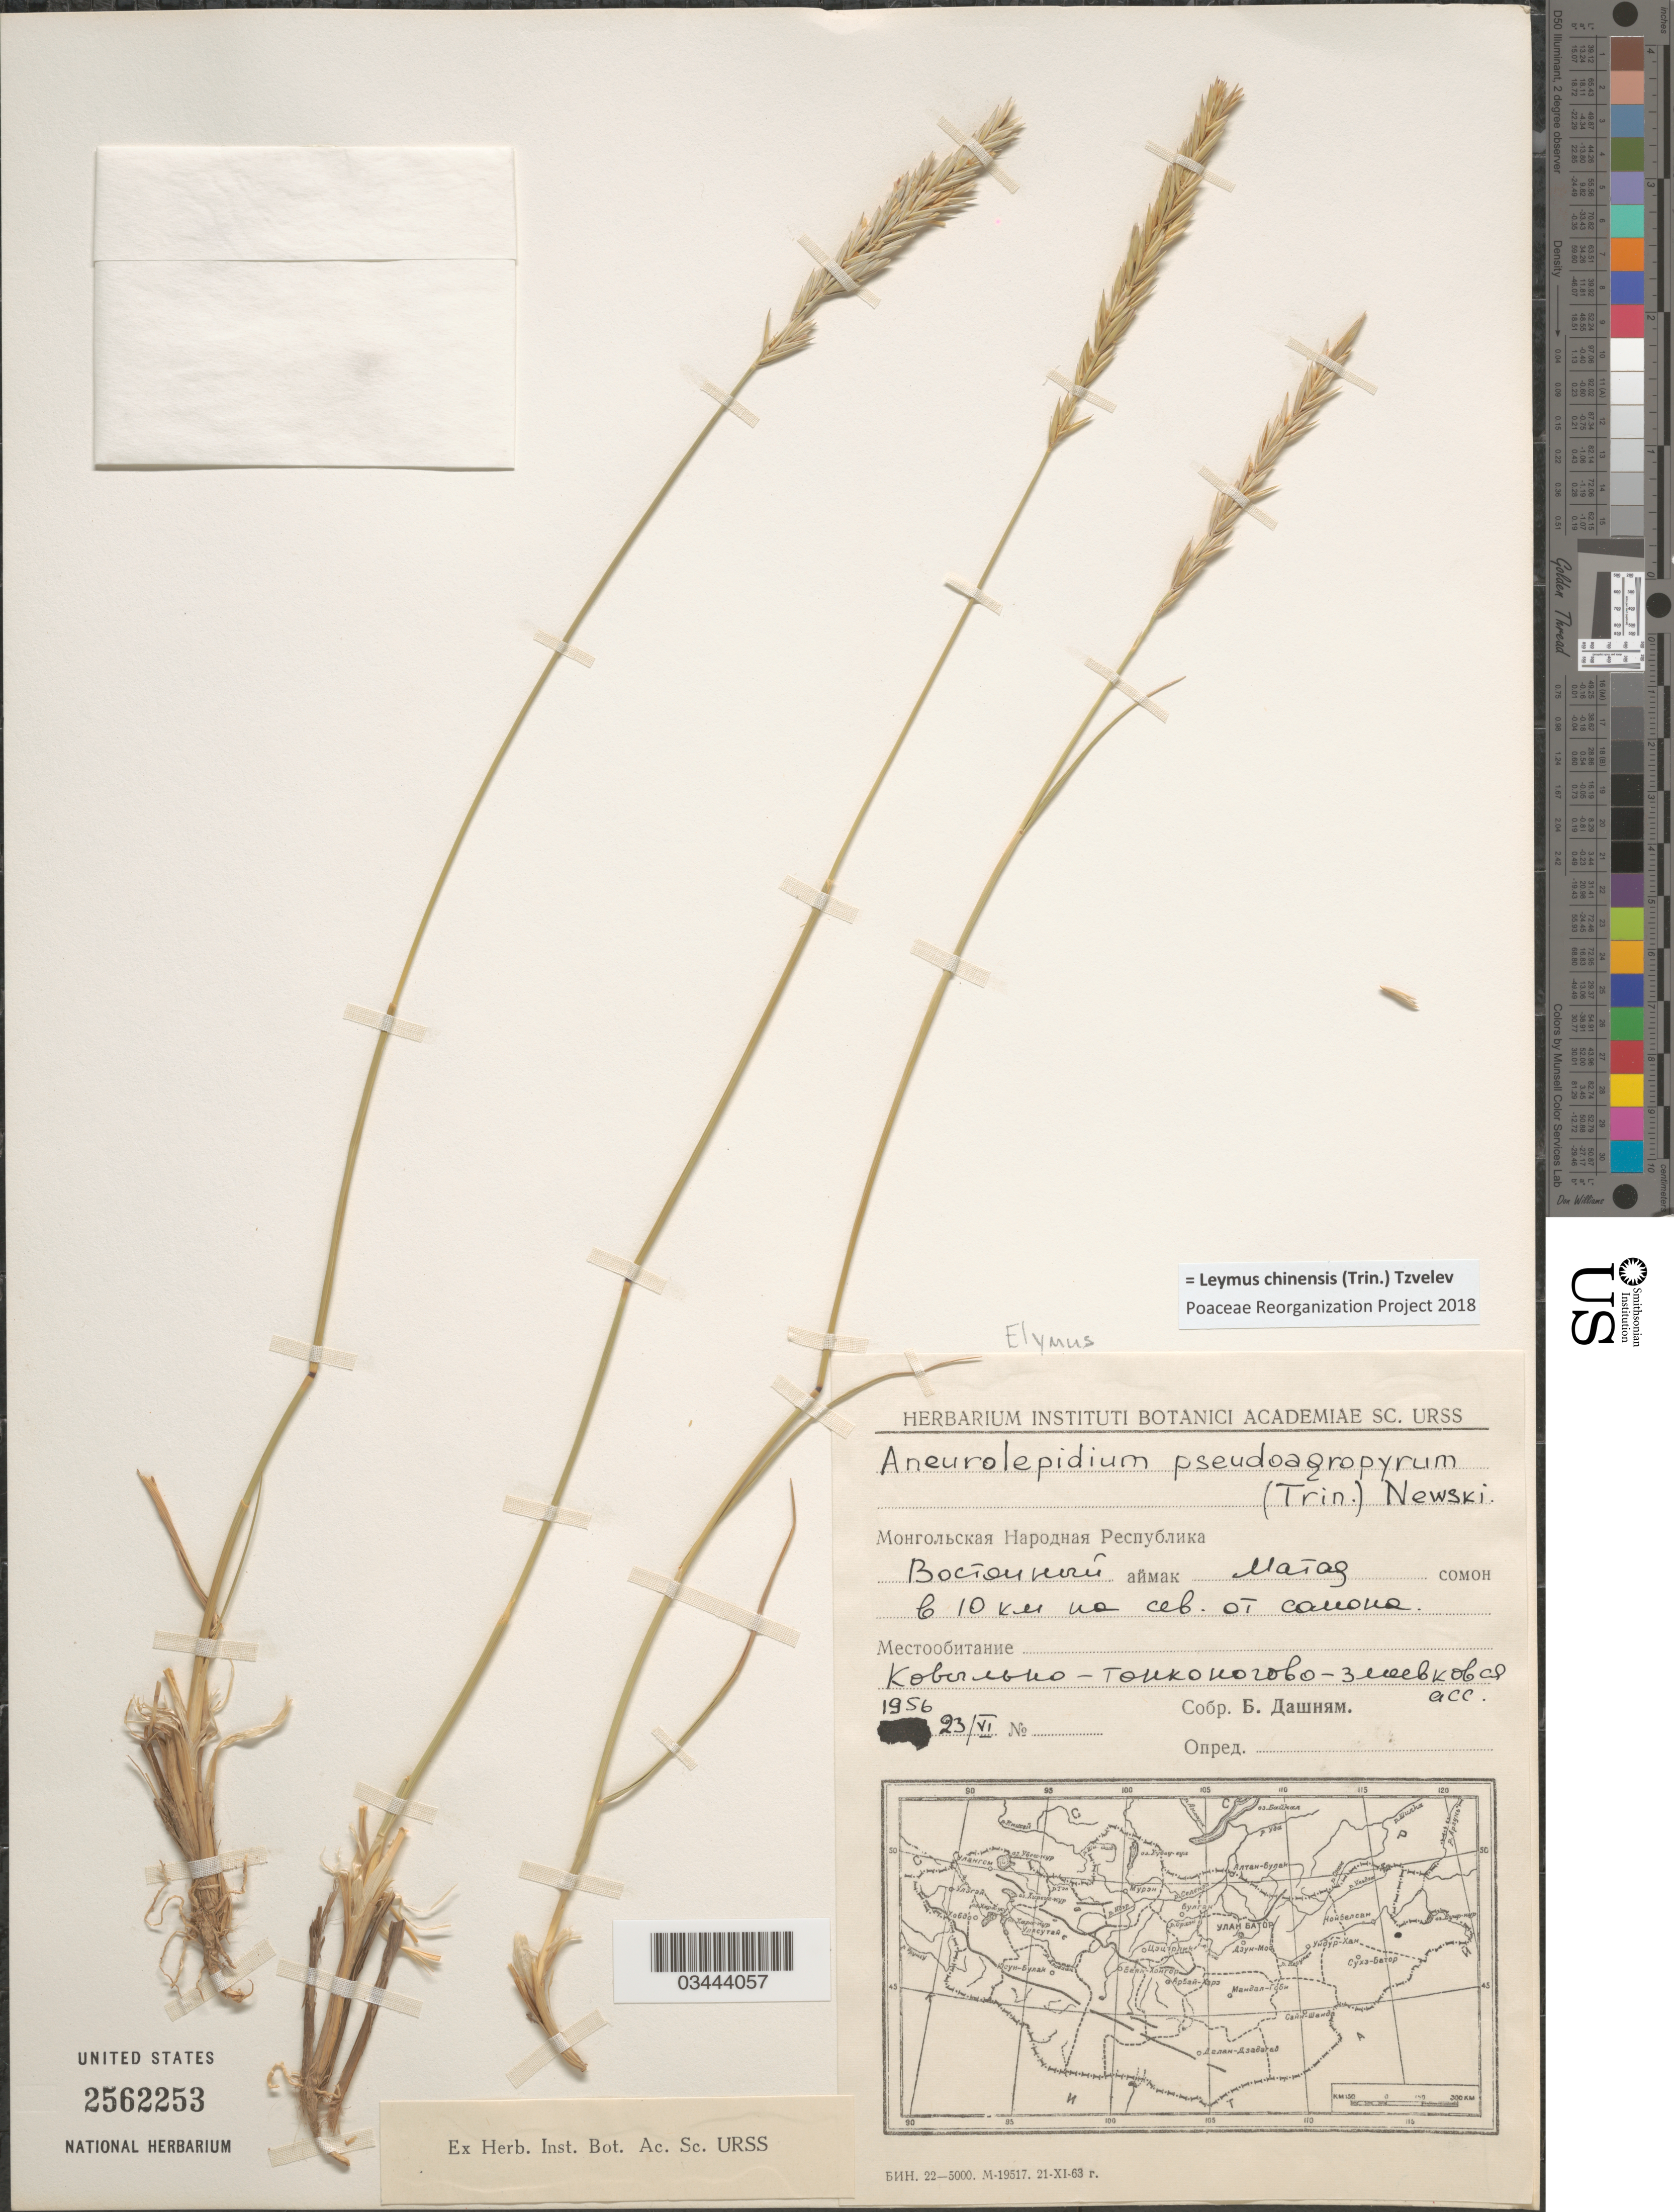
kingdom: Plantae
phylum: Tracheophyta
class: Liliopsida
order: Poales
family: Poaceae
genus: Leymus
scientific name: Leymus chinensis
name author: (Trin.) Tzvelev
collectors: B. Dashnyam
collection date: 1956-06-23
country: Mongolia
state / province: Dornod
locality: District Matad, 10 km north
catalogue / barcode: US 2562253